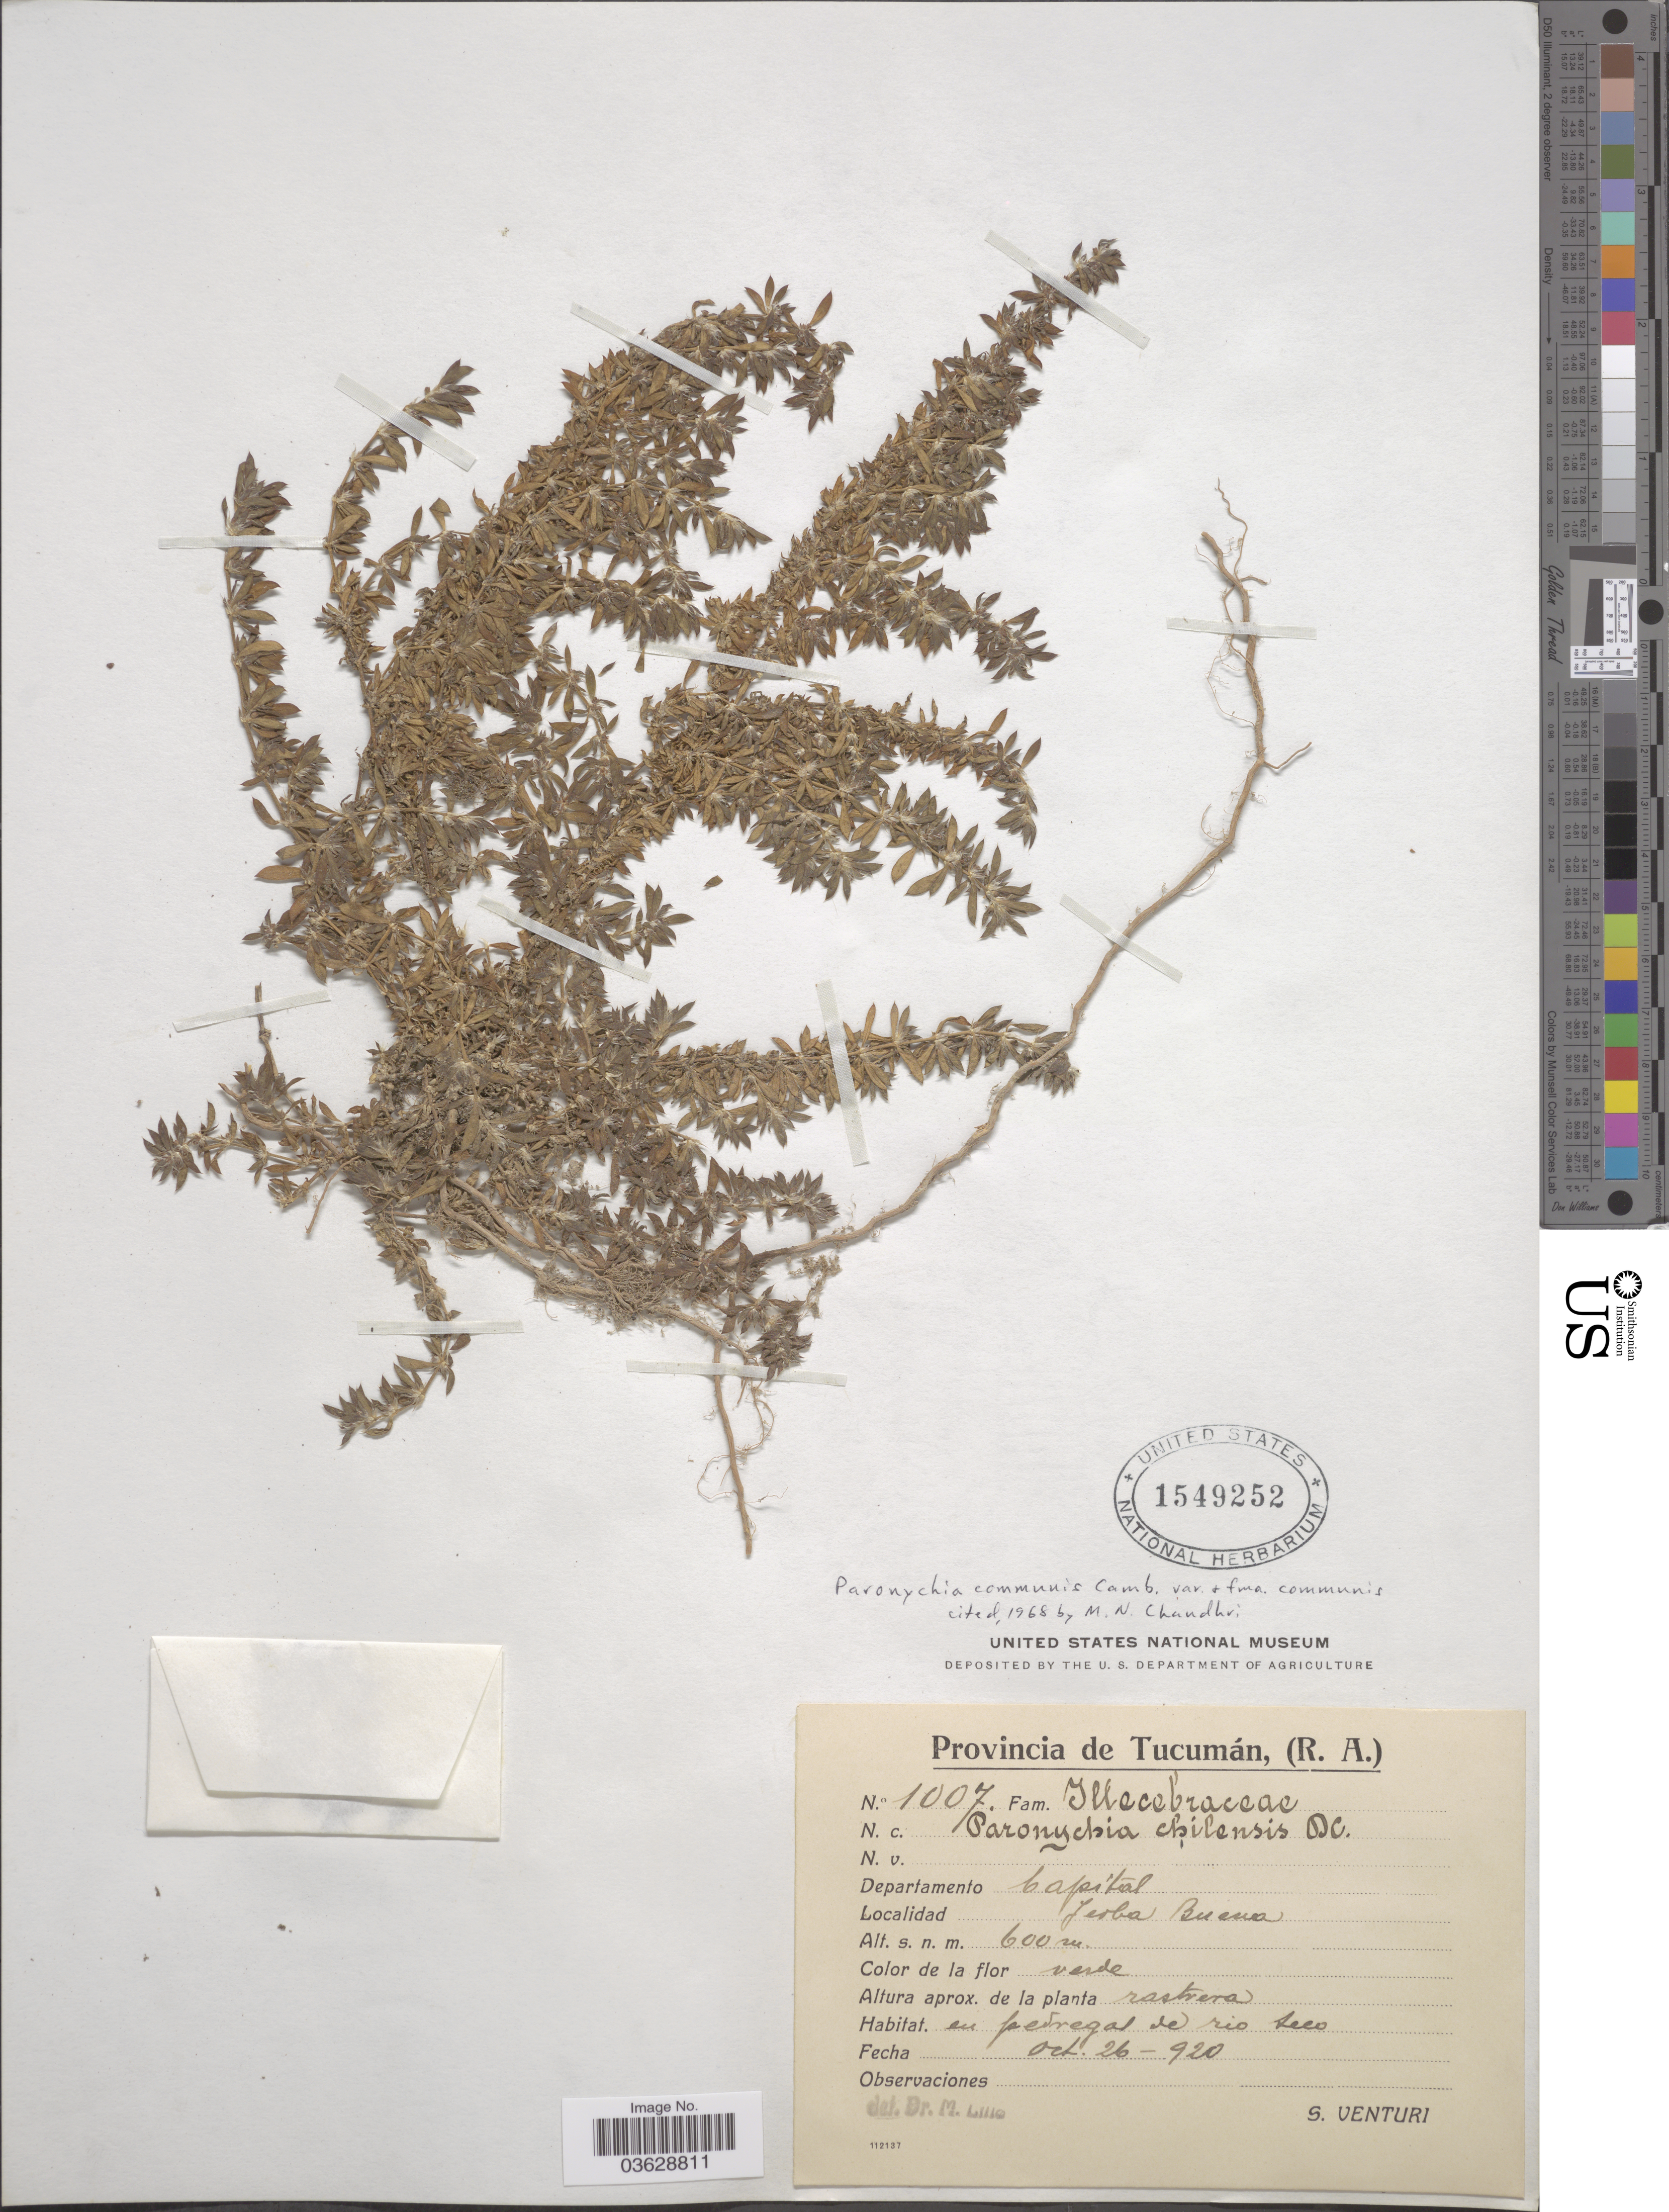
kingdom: Plantae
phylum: Tracheophyta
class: Magnoliopsida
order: Caryophyllales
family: Caryophyllaceae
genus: Paronychia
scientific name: Paronychia communis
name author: Cambess.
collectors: S. Venturi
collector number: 1007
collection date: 1920-10-26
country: Argentina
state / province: Tucuman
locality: Departamento Capital. Yerba Buena.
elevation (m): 600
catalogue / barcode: US 1549252